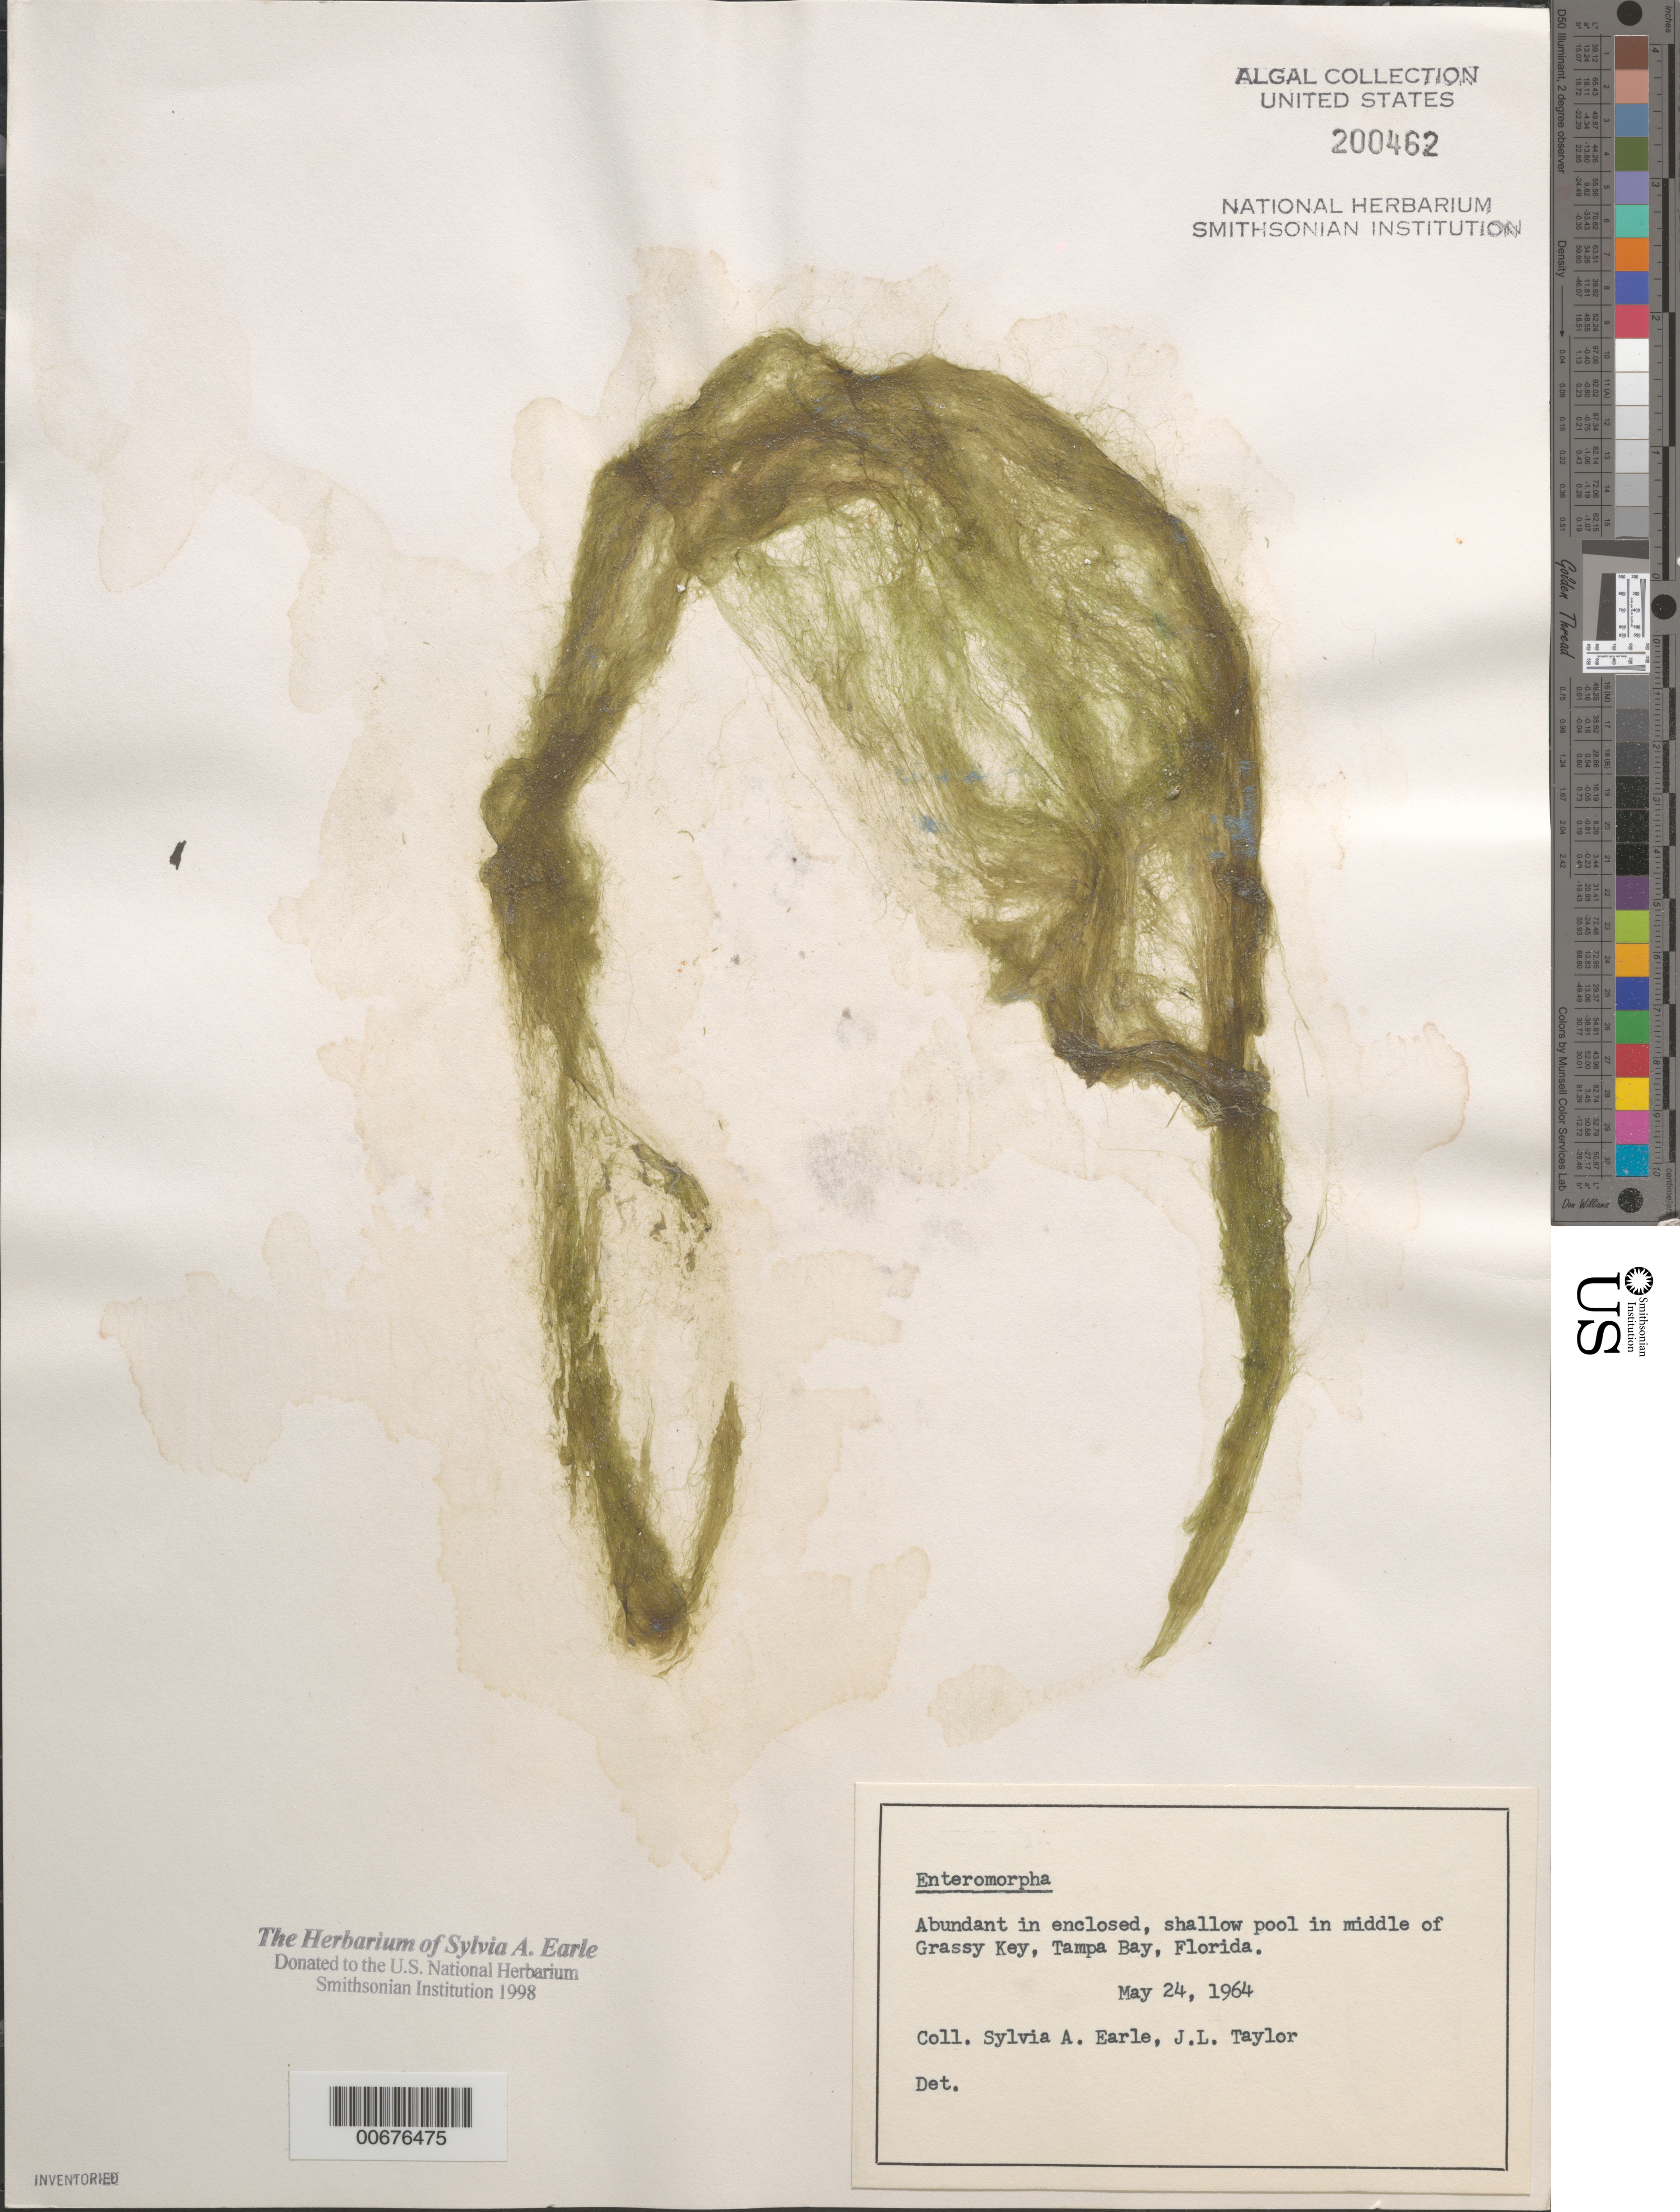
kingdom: Plantae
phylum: Chlorophyta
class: Ulvophyceae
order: Ulvales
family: Ulvaceae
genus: Ulva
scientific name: Ulva sp.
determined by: Algae name updating Project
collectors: S. A. Earle & J. L. Taylor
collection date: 1964-05-24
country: United States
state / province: Florida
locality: In enclosed, shallow pool in middle of Grassy Key, Tampa Bay.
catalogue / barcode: US 200462